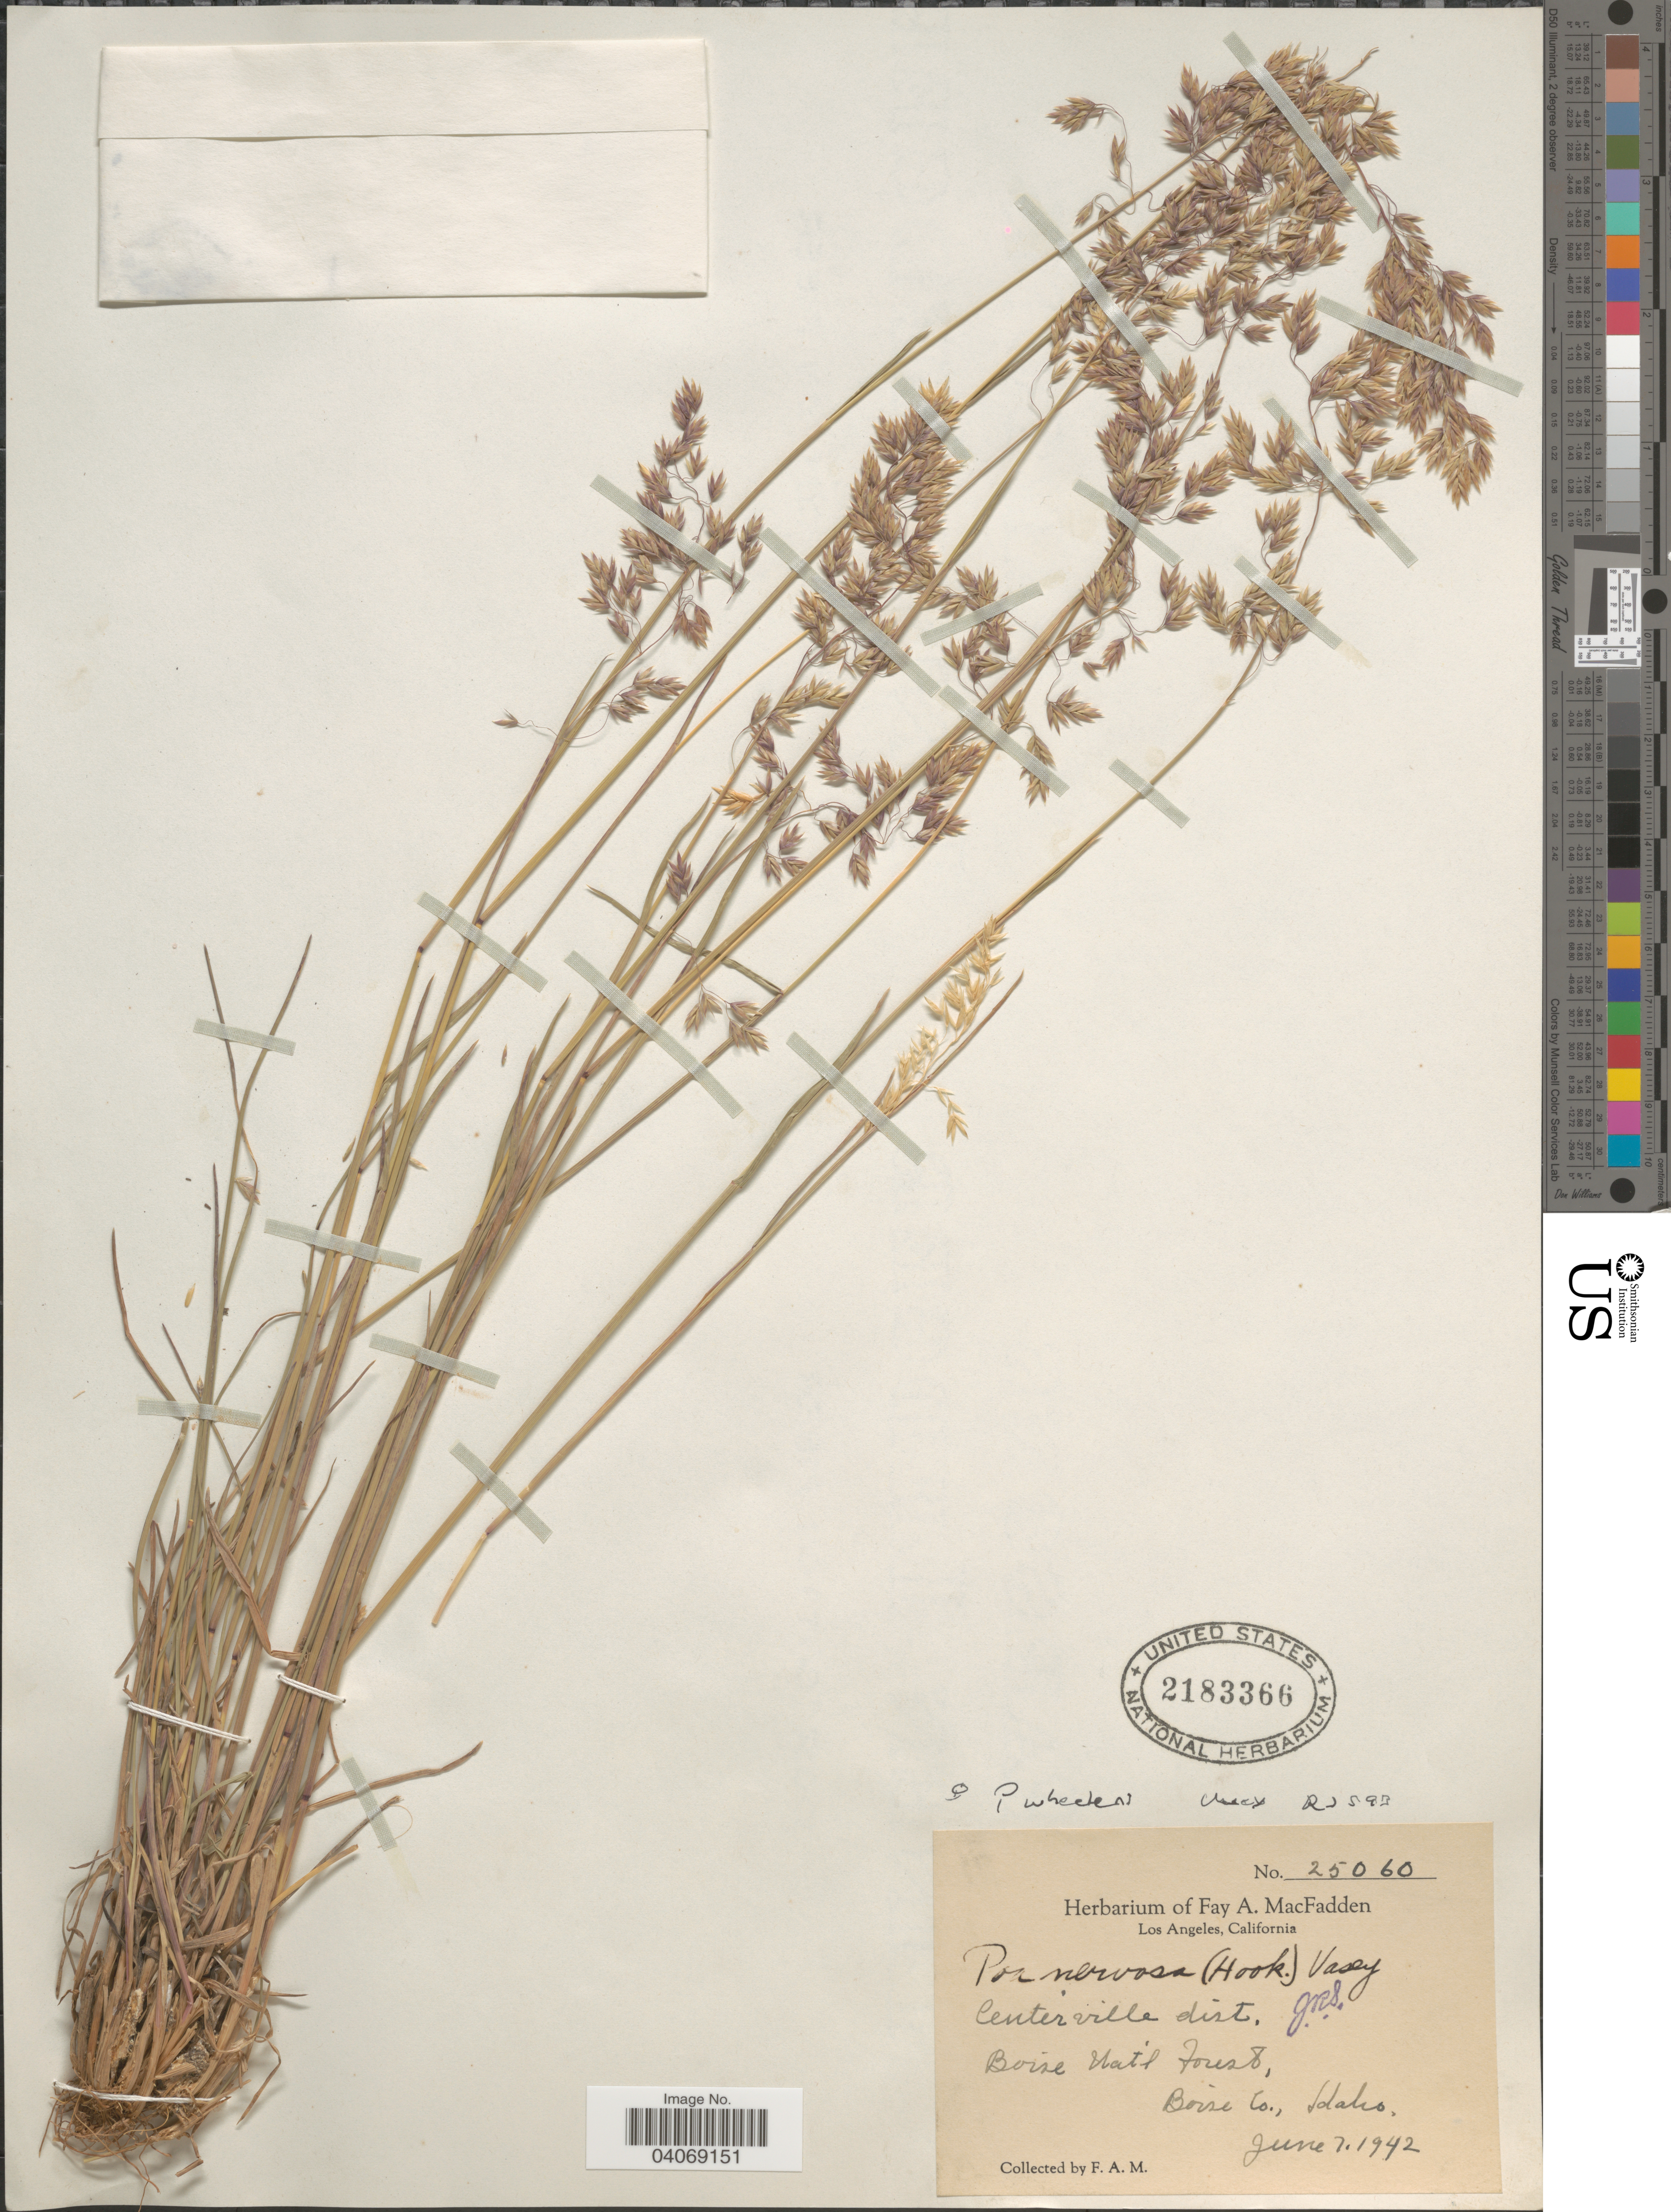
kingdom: Plantae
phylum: Tracheophyta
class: Liliopsida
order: Poales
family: Poaceae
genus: Poa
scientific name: Poa wheeleri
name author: Vasey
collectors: F. MacFadden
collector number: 25060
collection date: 1942-06-07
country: United States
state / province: Idaho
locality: Centerville dist. Boise Natl Forest, Boise Co.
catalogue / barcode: US 2183366